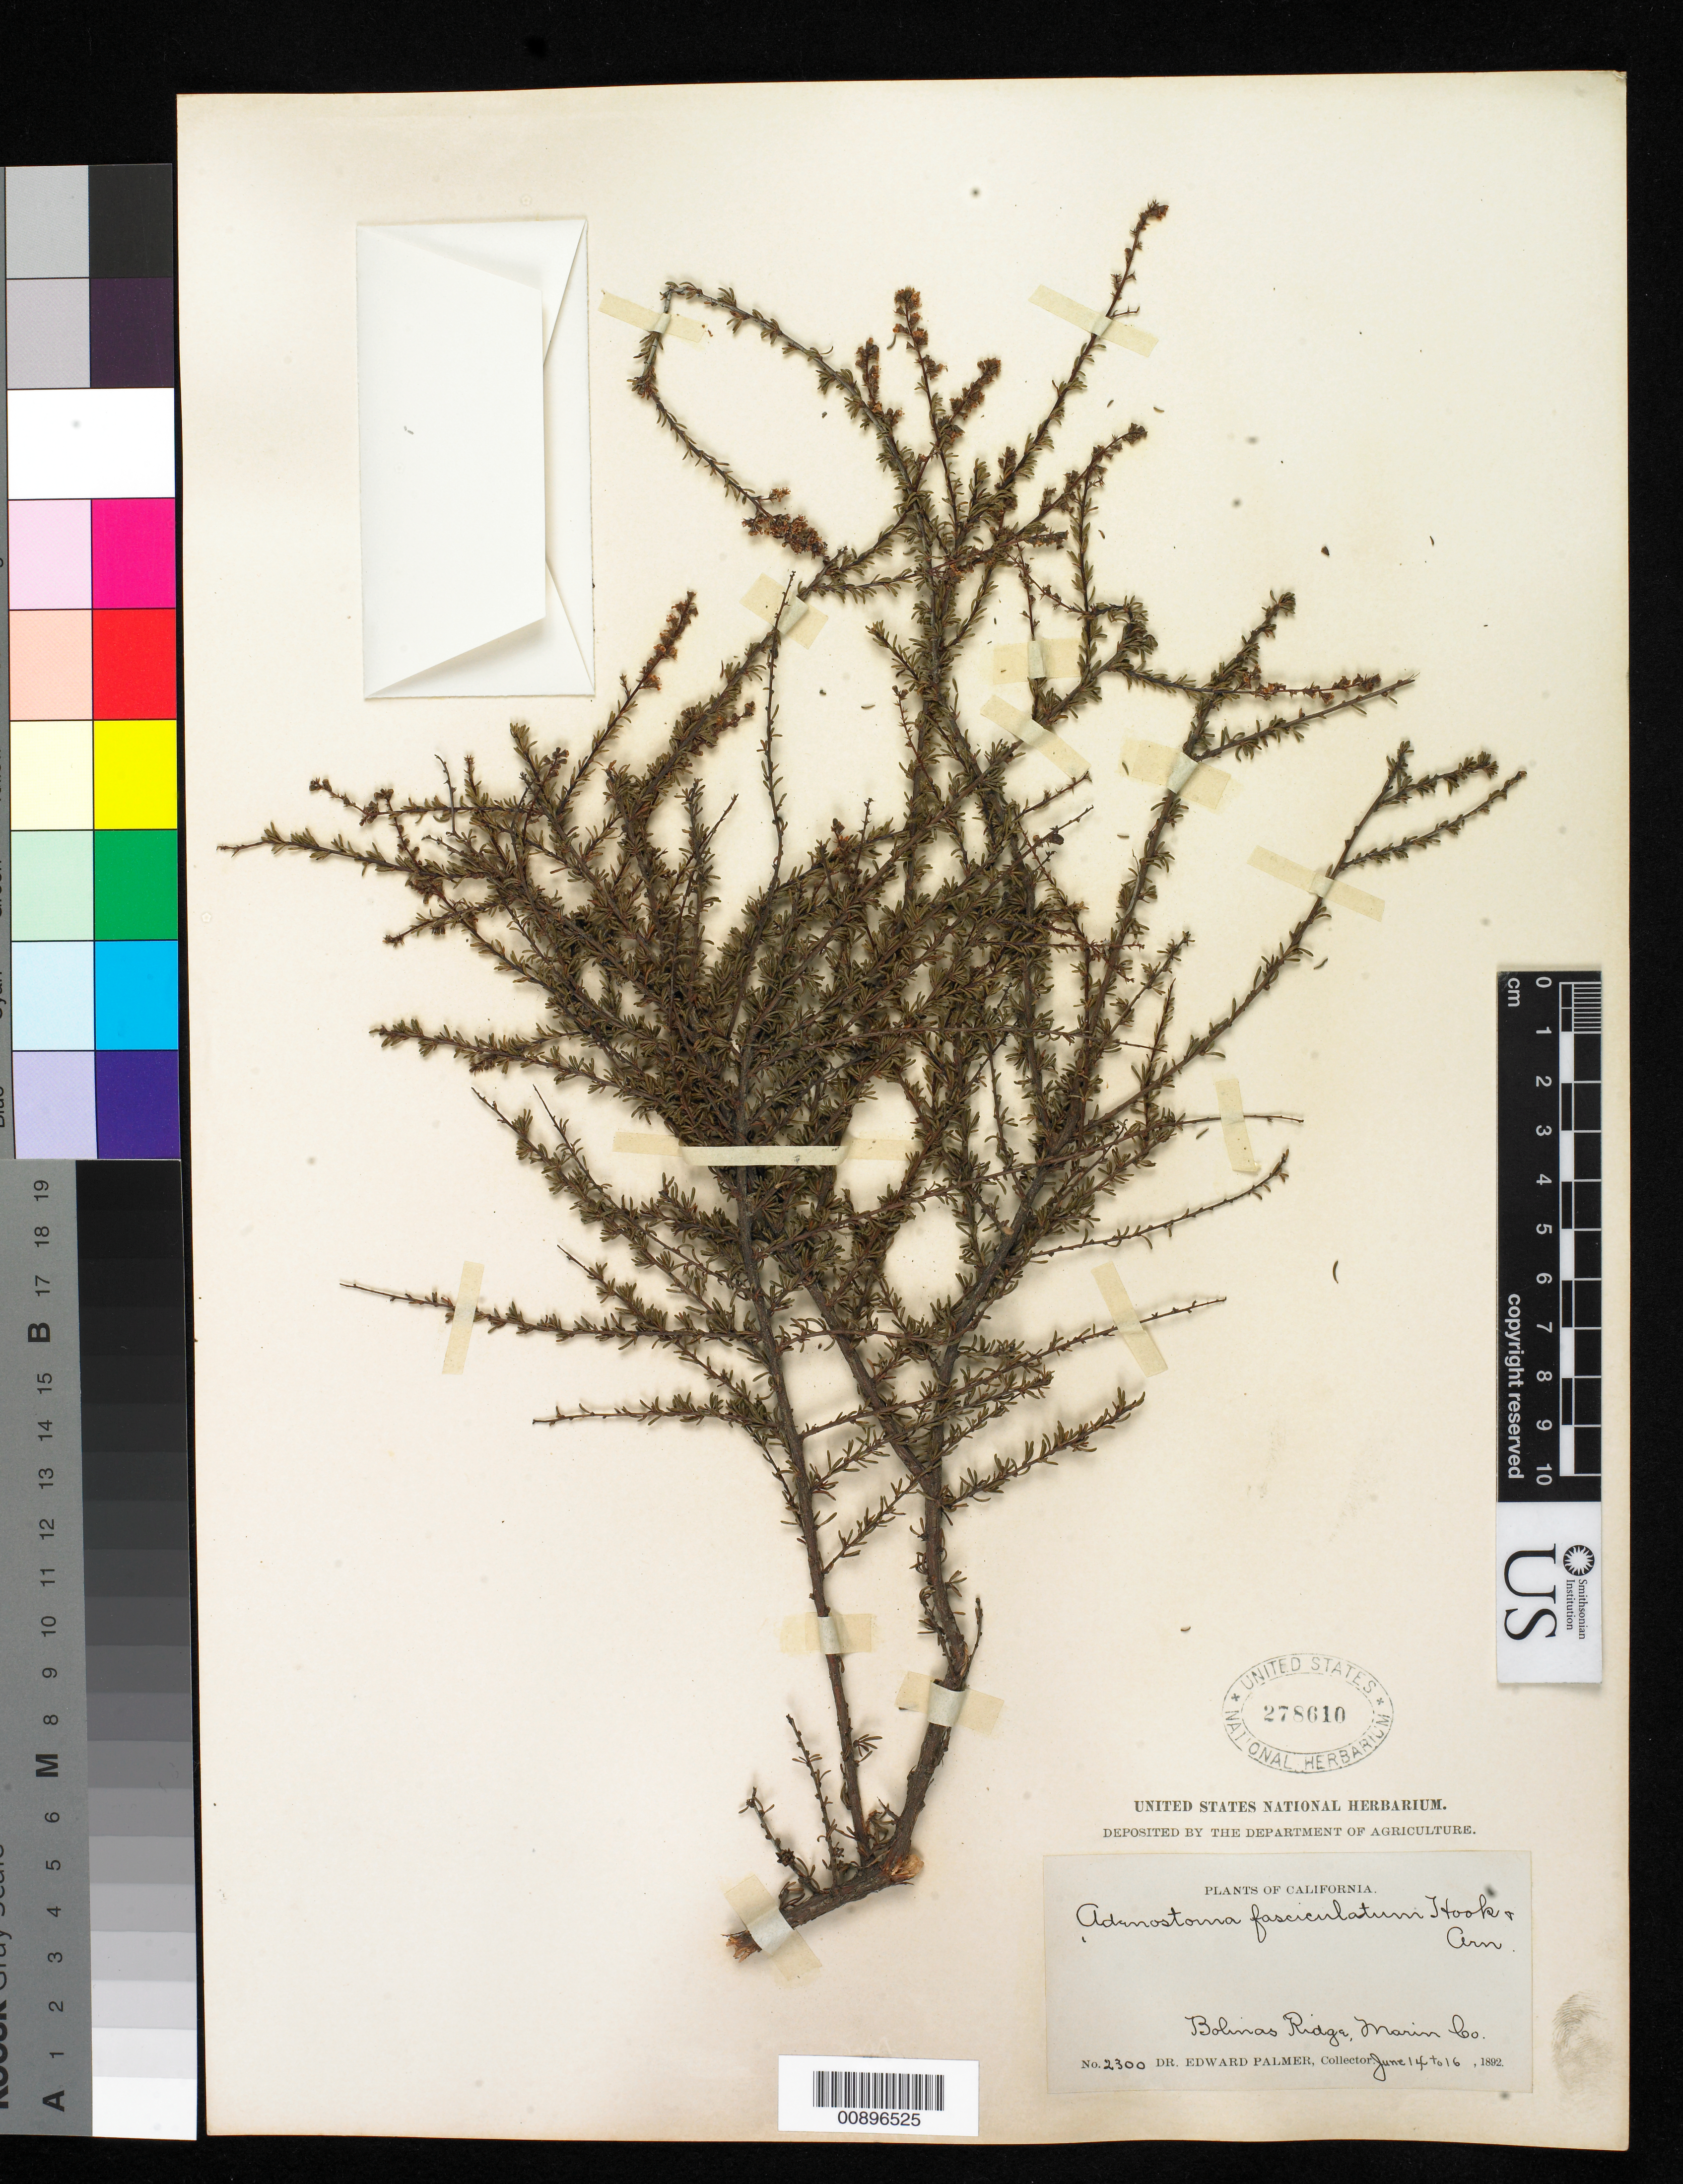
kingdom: Plantae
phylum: Tracheophyta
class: Magnoliopsida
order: Rosales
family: Rosaceae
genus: Adenostoma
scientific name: Adenostoma fasciculatum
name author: Hook. & Arn.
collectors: E. Palmer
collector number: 2300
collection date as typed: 14 Jun 1892 to 16 Jun 1892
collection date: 1892-06-14/1892-06-16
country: United States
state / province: California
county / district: Marin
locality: Bolinas Ridge, Marin County, California.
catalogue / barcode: US 278610